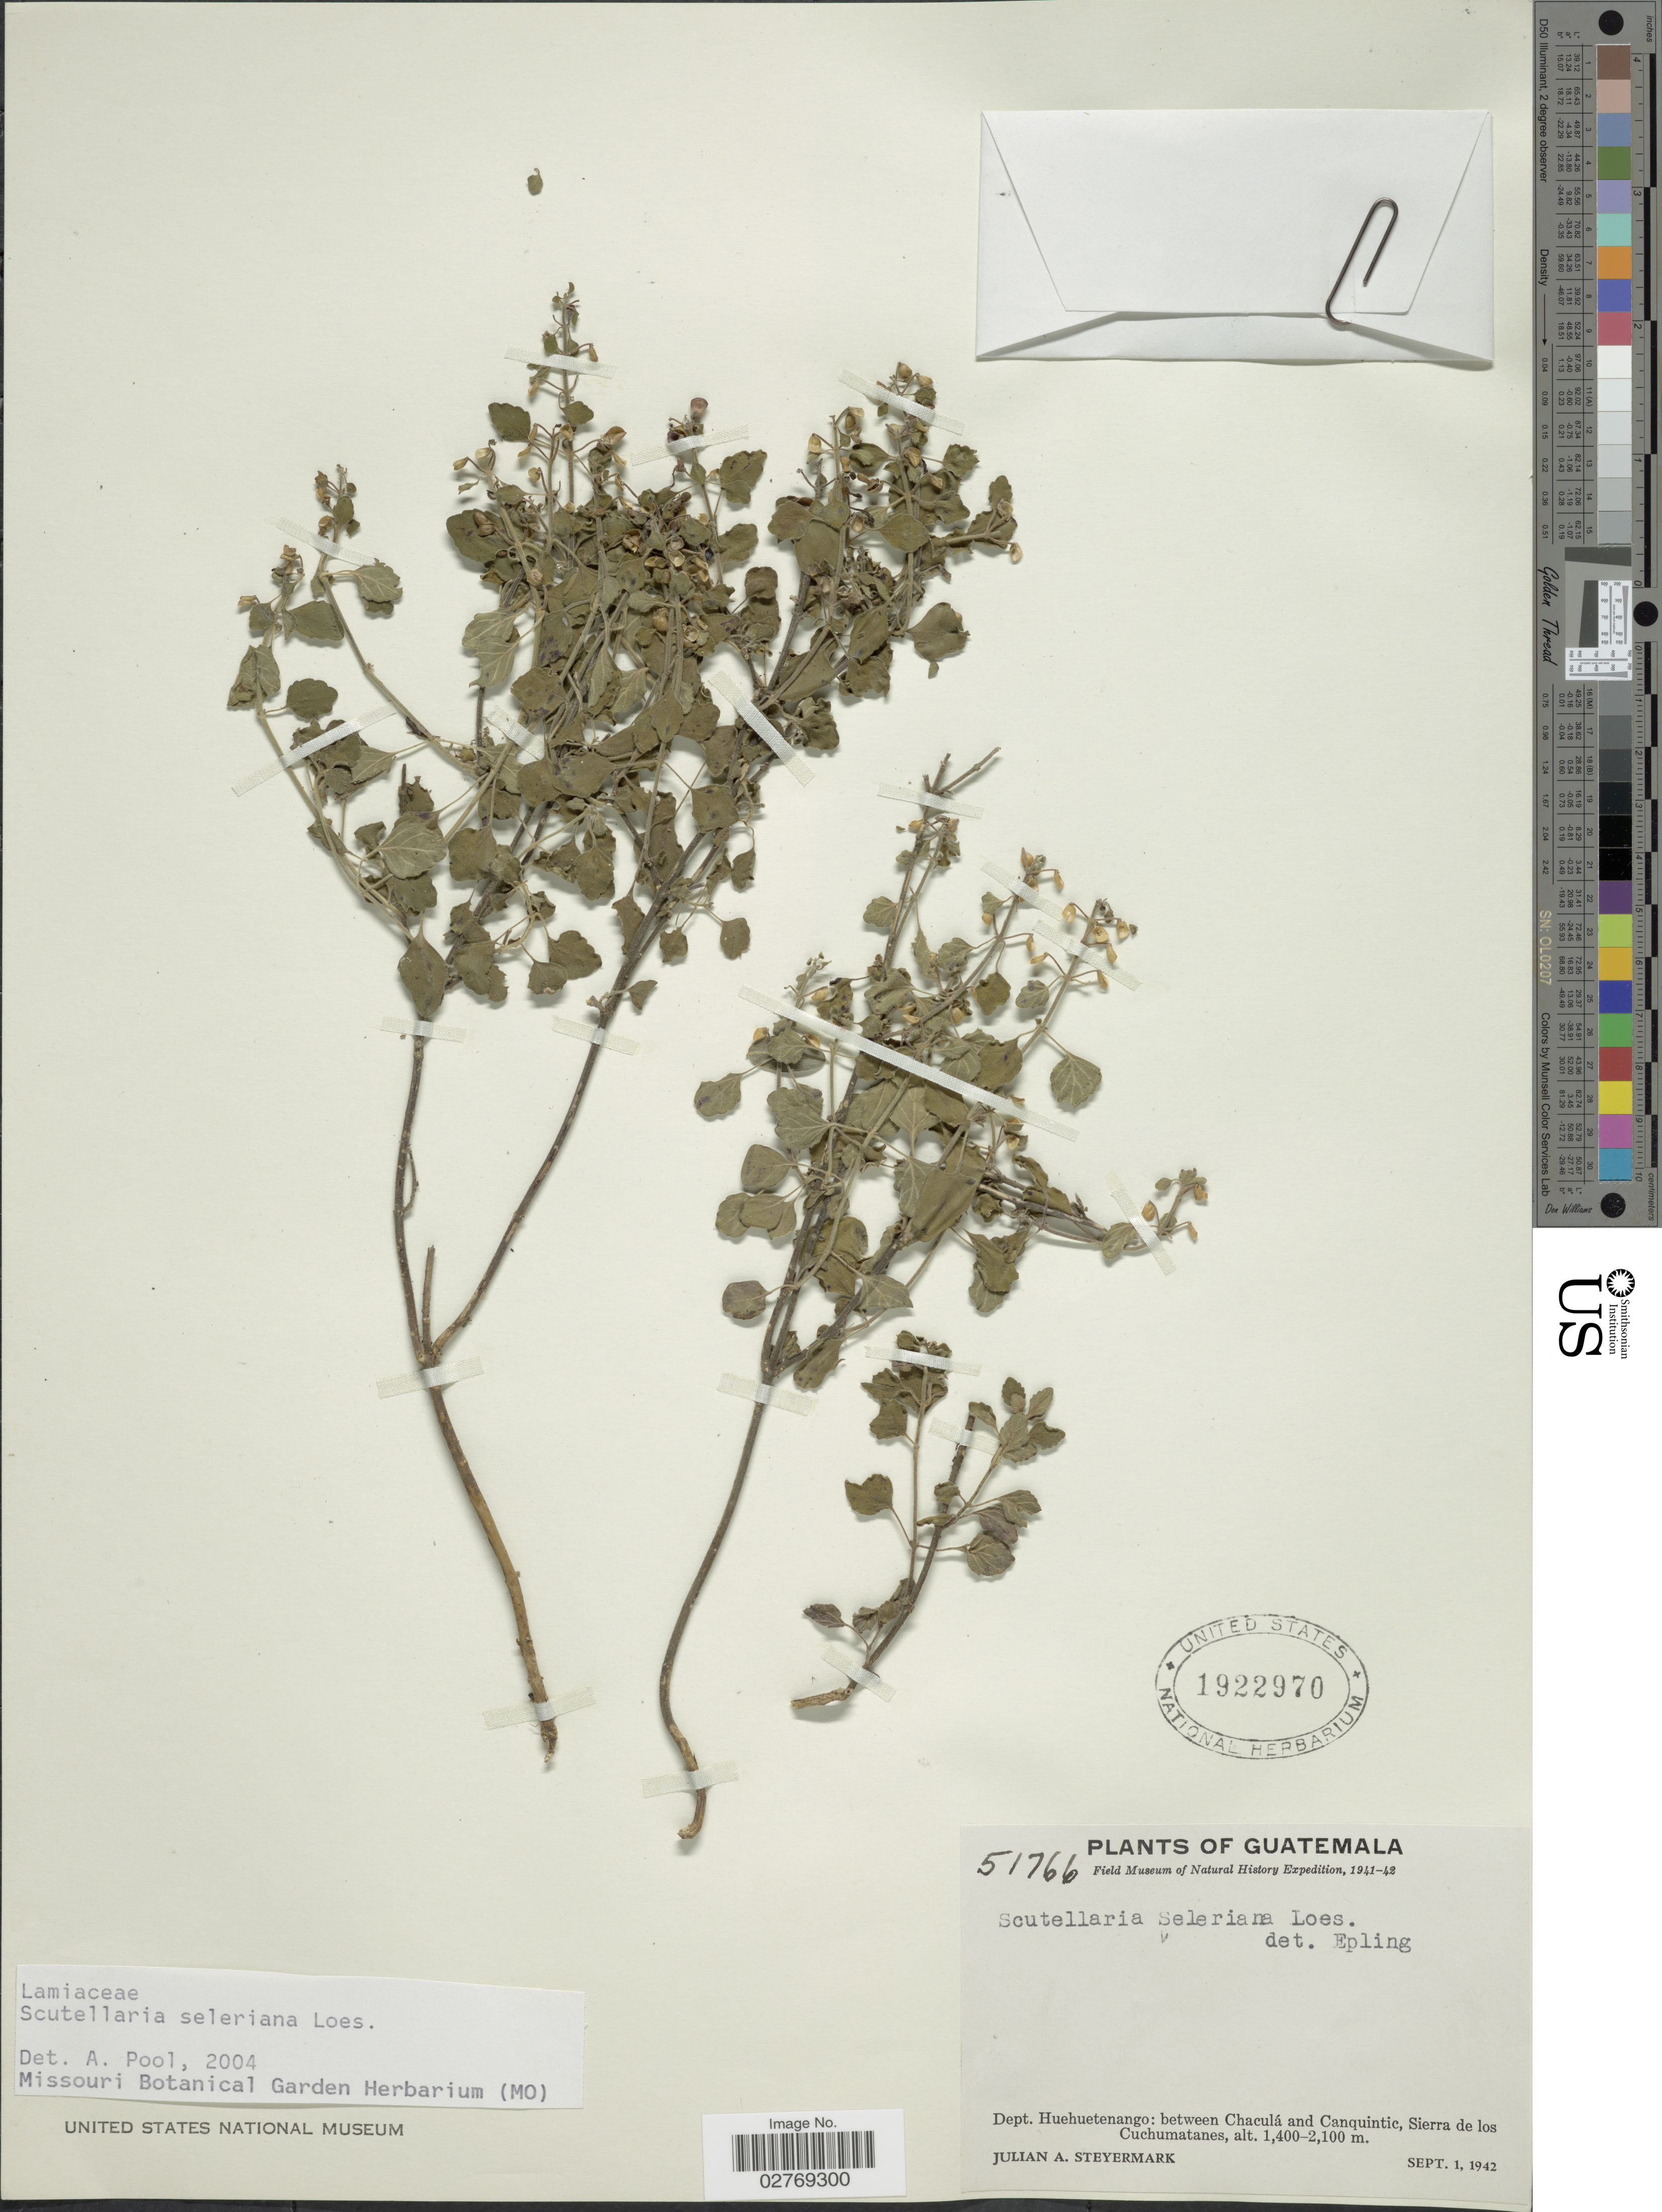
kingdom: Plantae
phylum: Tracheophyta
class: Magnoliopsida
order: Lamiales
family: Lamiaceae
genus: Scutellaria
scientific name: Scutellaria seleriana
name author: Loes.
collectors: J. Steyermark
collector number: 51766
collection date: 1942-09-01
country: Guatemala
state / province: Huehuetenango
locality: Dept. Huehuetenango: between Chaculá and Canquintic, Sierra de los Cuchumatanes.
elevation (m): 1400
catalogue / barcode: US 1922970